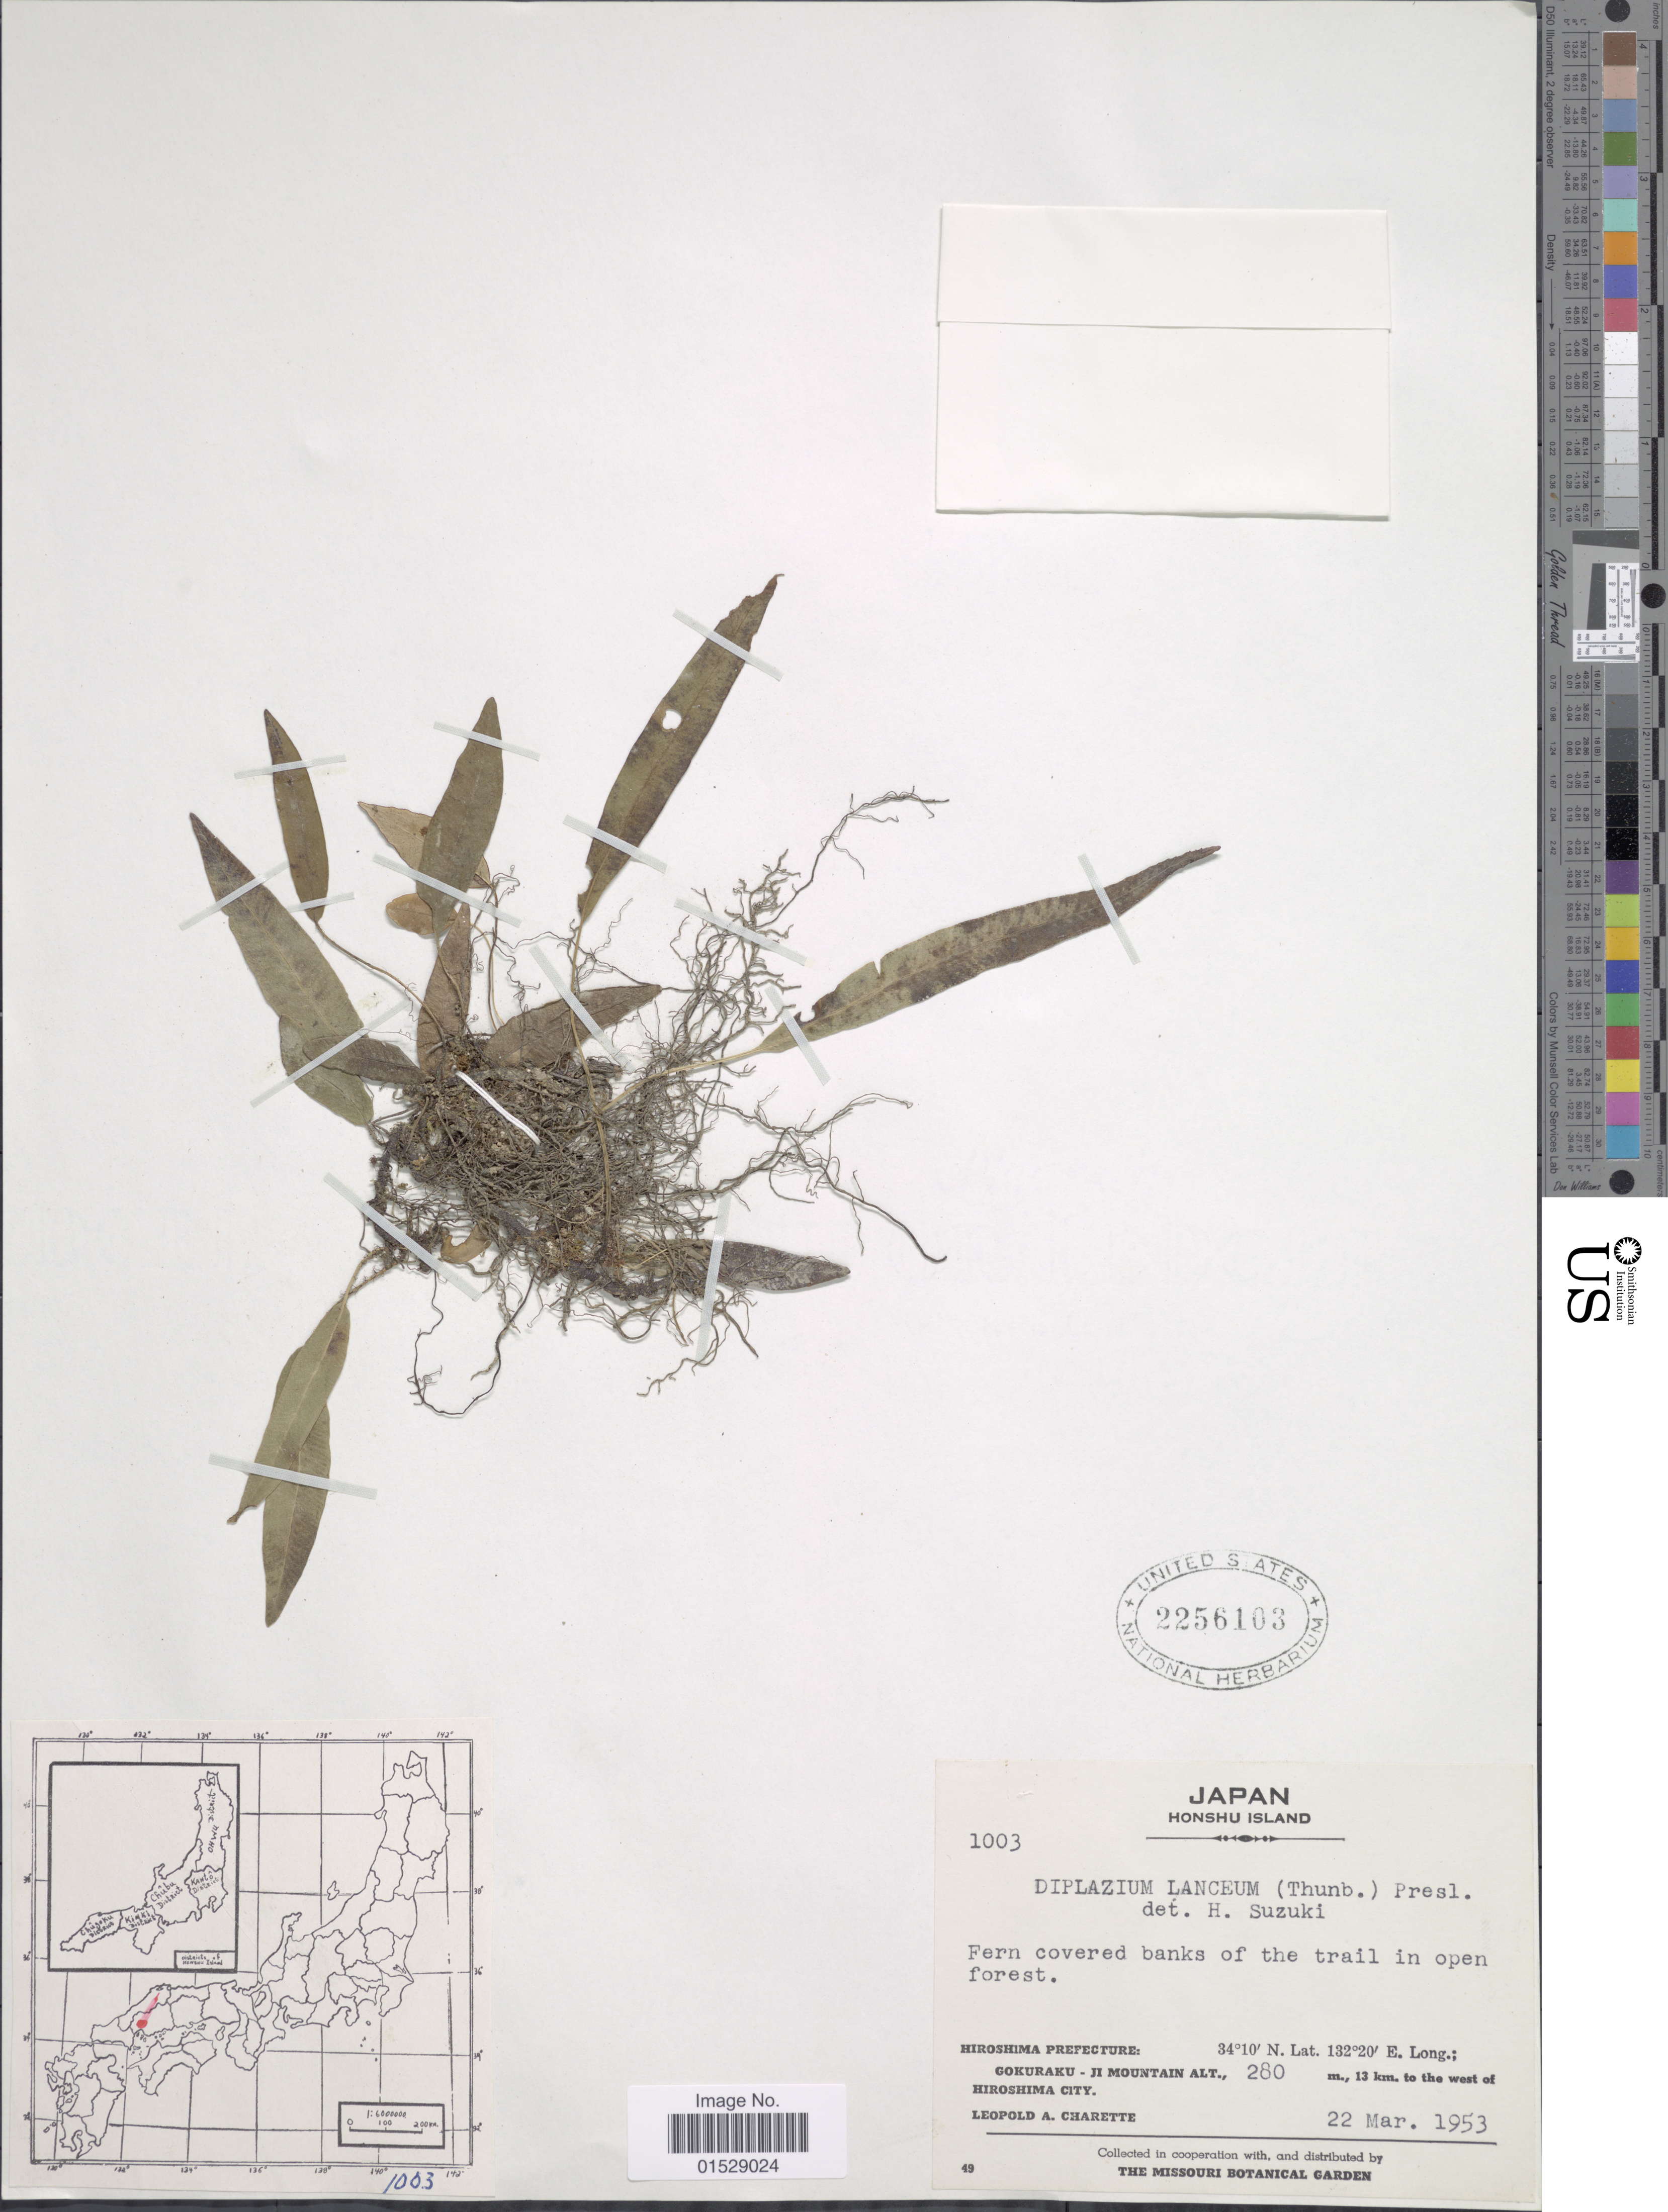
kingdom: Plantae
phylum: Tracheophyta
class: Polypodiopsida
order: Polypodiales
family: Athyriaceae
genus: Deparia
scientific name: Deparia lancea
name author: (Thunb.) Fraser-Jenk.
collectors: L. A. Charette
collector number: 1003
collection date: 1953-03-22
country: Japan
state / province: Hirosima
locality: Honshu Island, Hiroshima Prefecture, Gokuraku - Ji Mountain, 13 km to the west of Hiroshima City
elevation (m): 280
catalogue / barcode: US 2256103